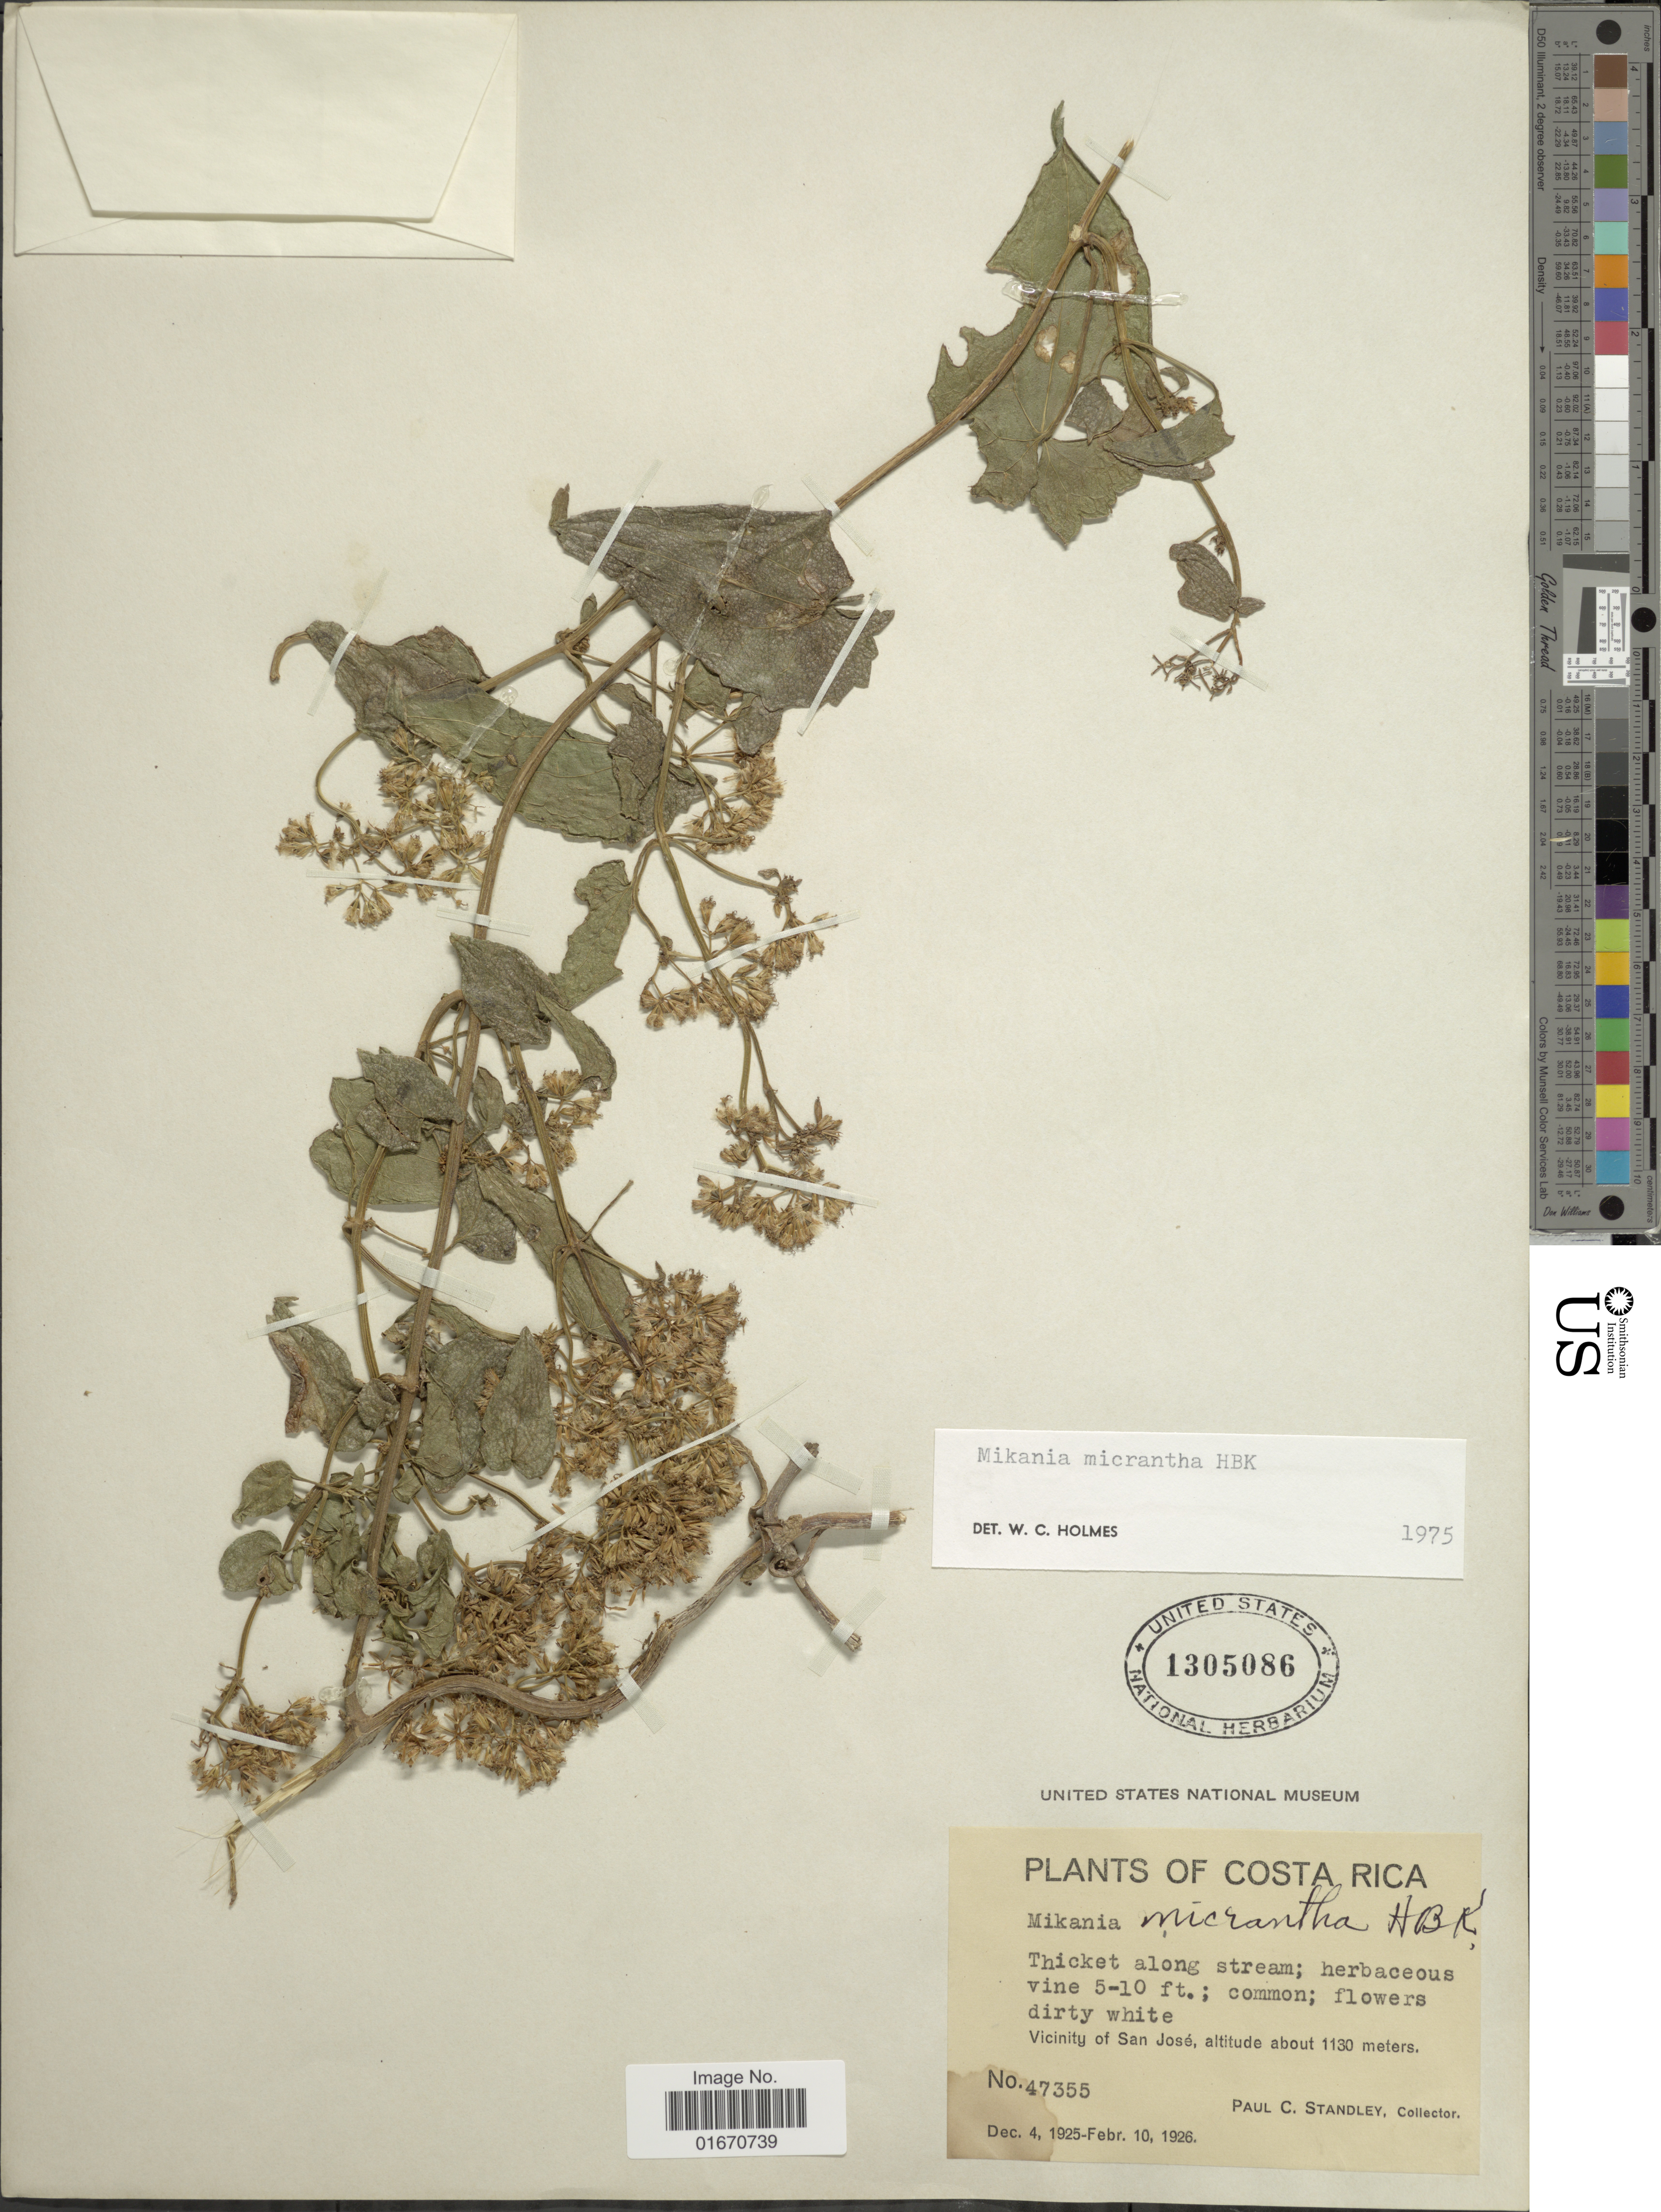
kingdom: Plantae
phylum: Tracheophyta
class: Magnoliopsida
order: Asterales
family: Asteraceae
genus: Mikania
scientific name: Mikania micrantha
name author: Kunth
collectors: P. C. Standley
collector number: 47355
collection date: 1925-12-04/1926-02-10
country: Costa Rica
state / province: San José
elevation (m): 1130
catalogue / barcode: US 1305086